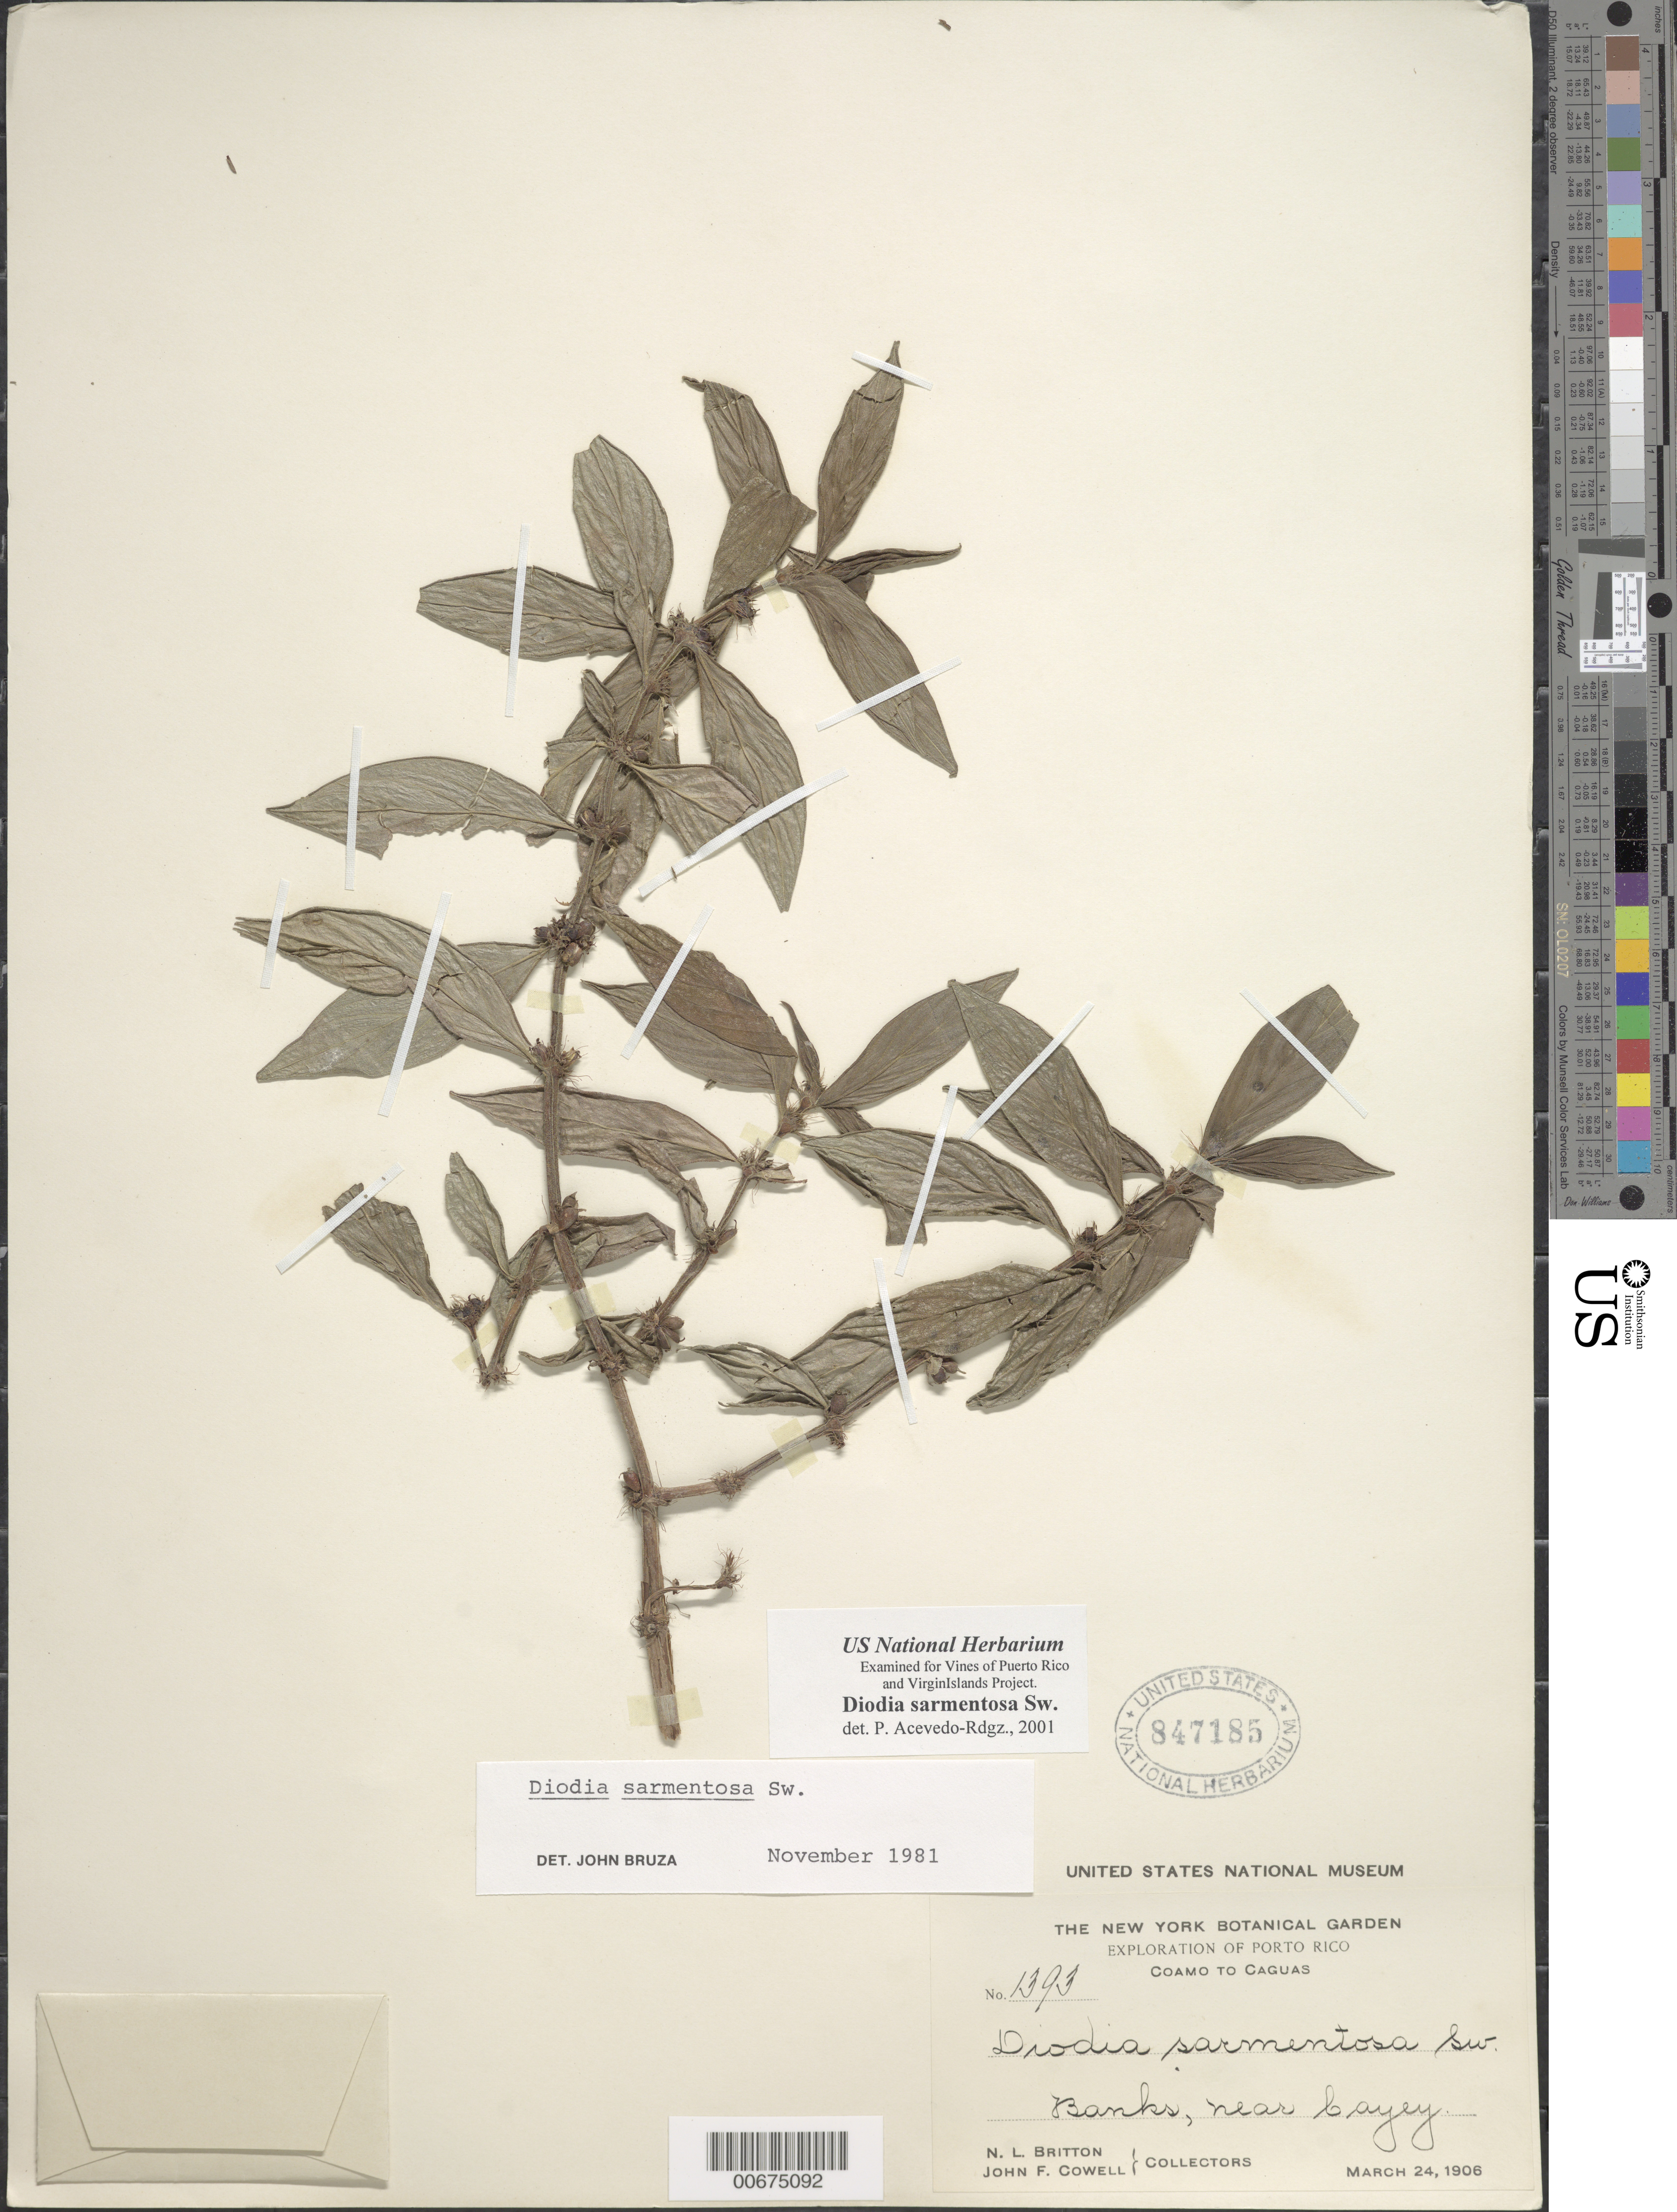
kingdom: Plantae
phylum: Tracheophyta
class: Magnoliopsida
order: Gentianales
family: Rubiaceae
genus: Diodia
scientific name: Diodia sarmentosa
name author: Sw.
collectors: N. Britton & J. F. Cowell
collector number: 1393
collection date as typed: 24 Mar 1906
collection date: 1906-03-24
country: Puerto Rico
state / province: Cayey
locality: near Cayey. Banks.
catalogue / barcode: US 847185